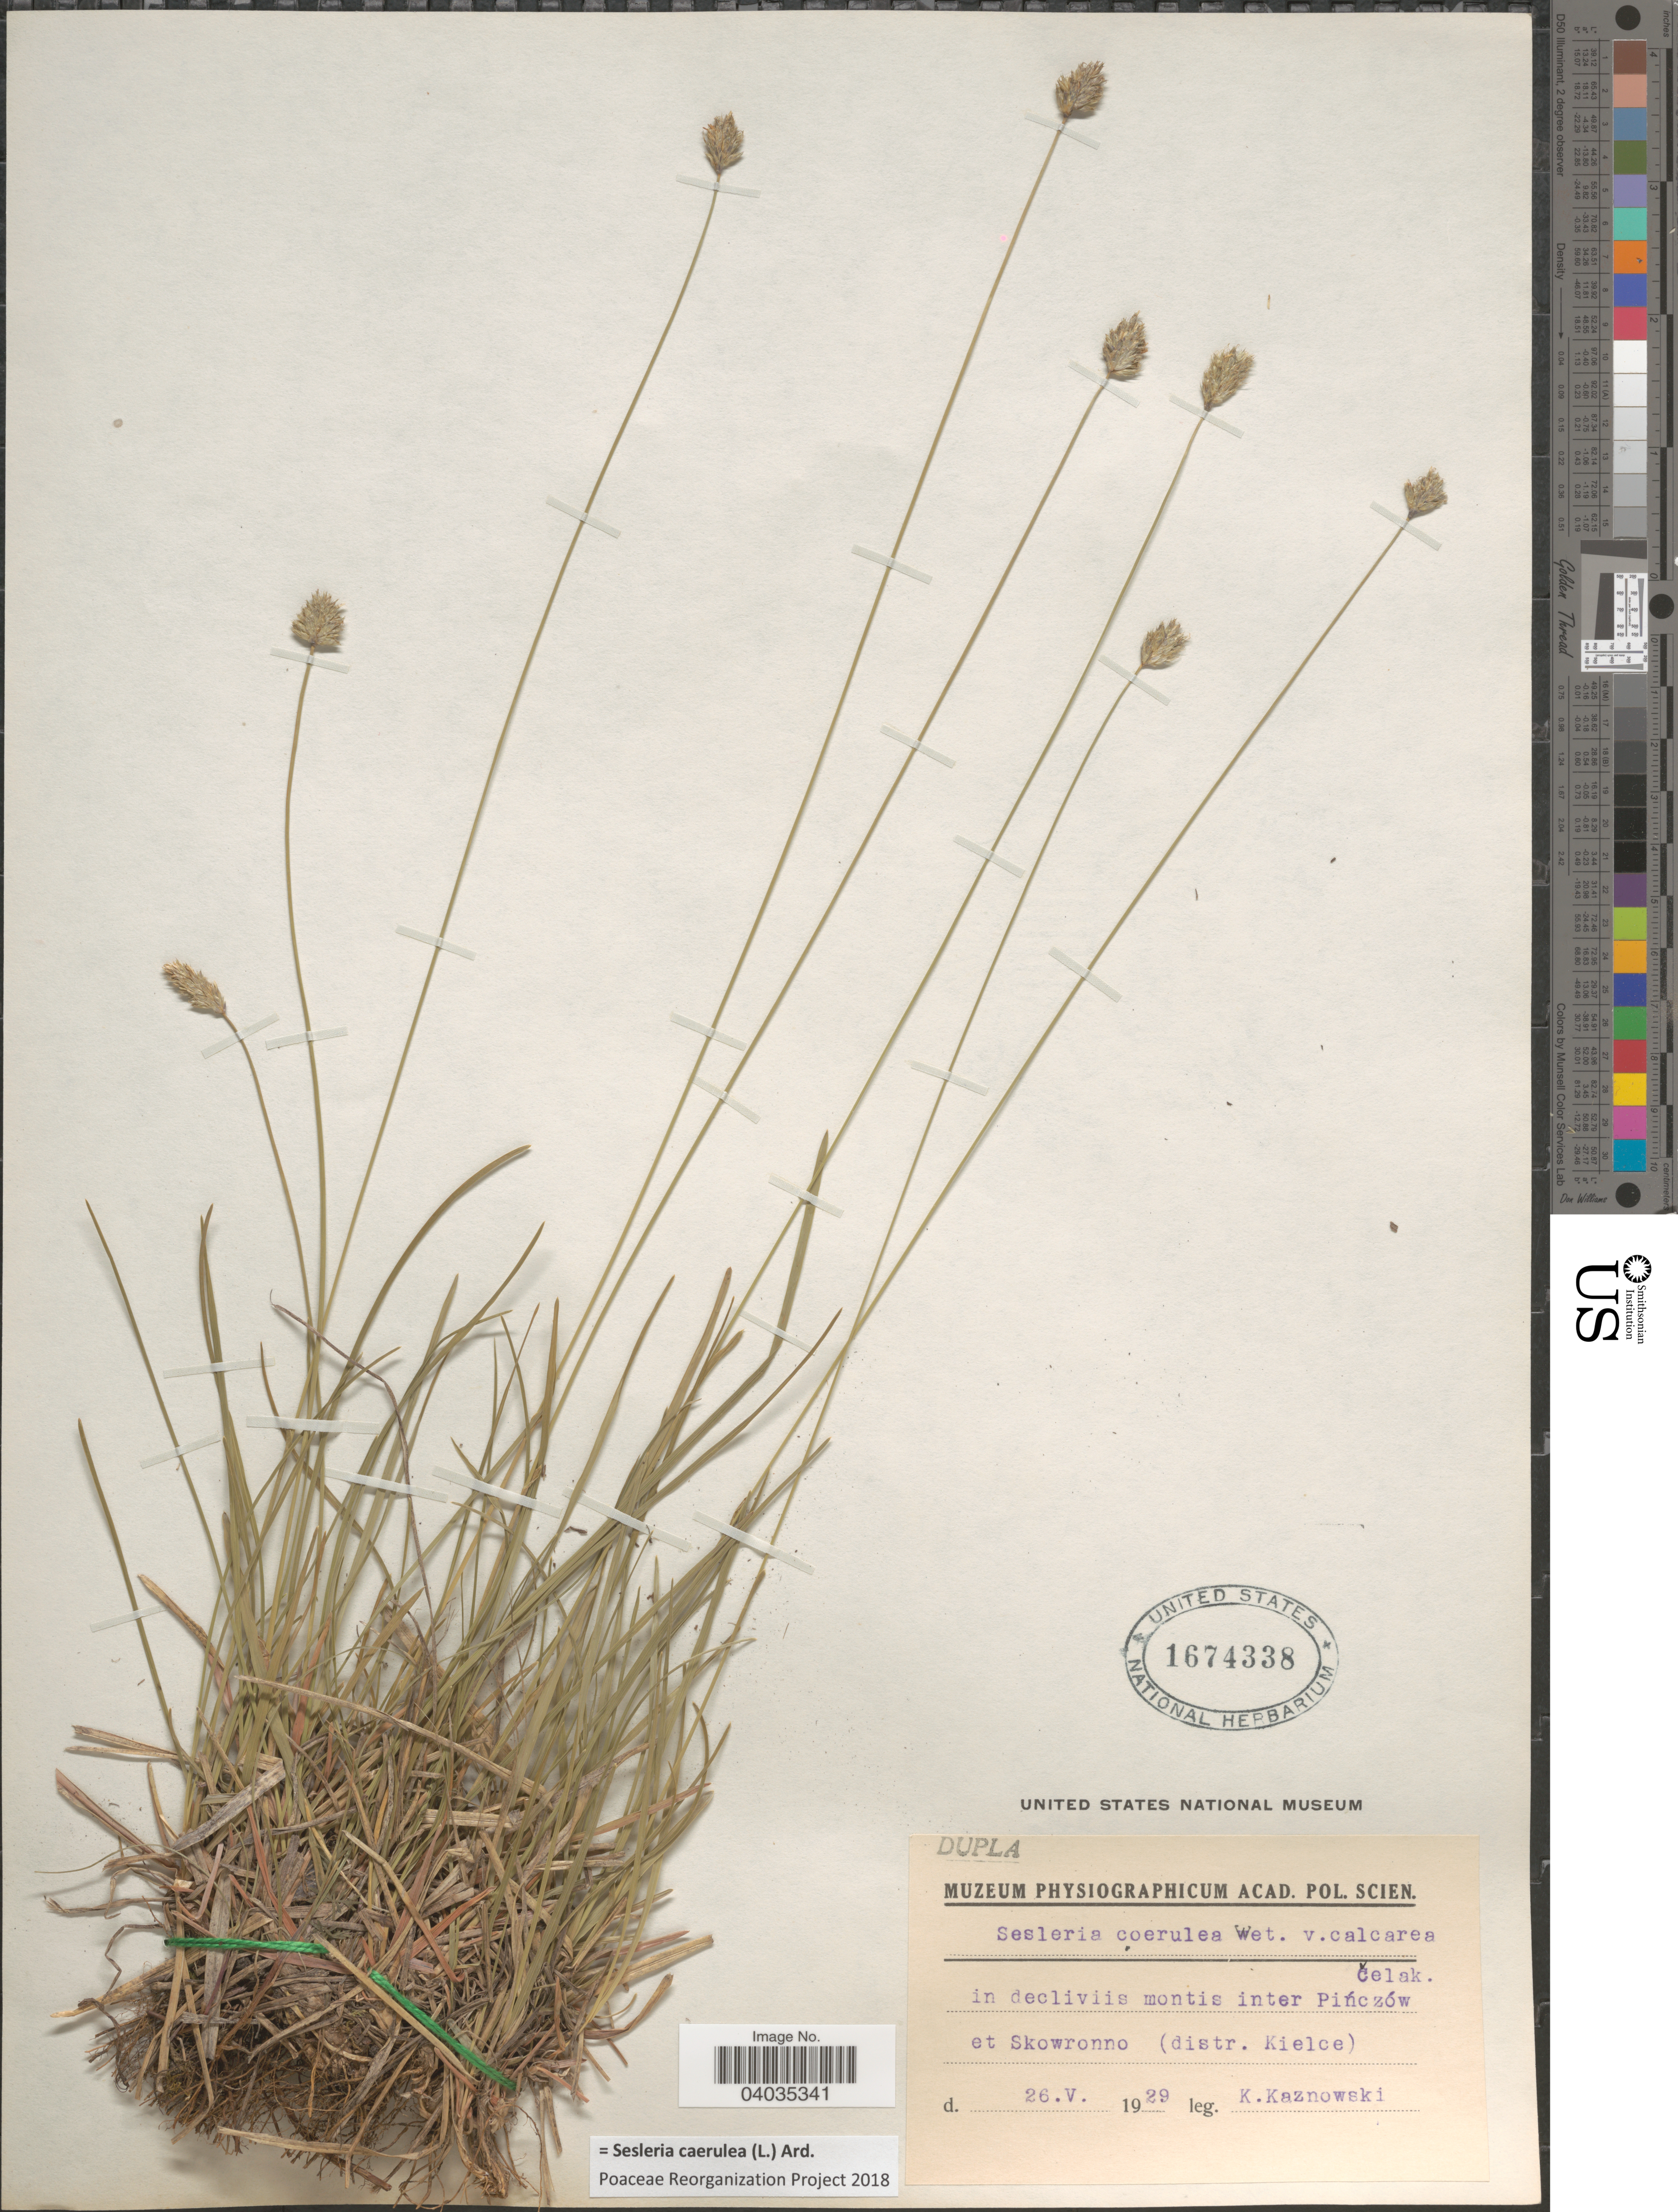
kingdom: Plantae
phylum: Tracheophyta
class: Liliopsida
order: Poales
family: Poaceae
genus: Sesleria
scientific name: Sesleria caerulea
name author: (L.) Ard.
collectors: K. Kaznowski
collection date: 1929-05-26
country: Poland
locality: In decliviis montis inter Pińczów et Skowronno (distr. Kielce).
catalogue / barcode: US 1674338